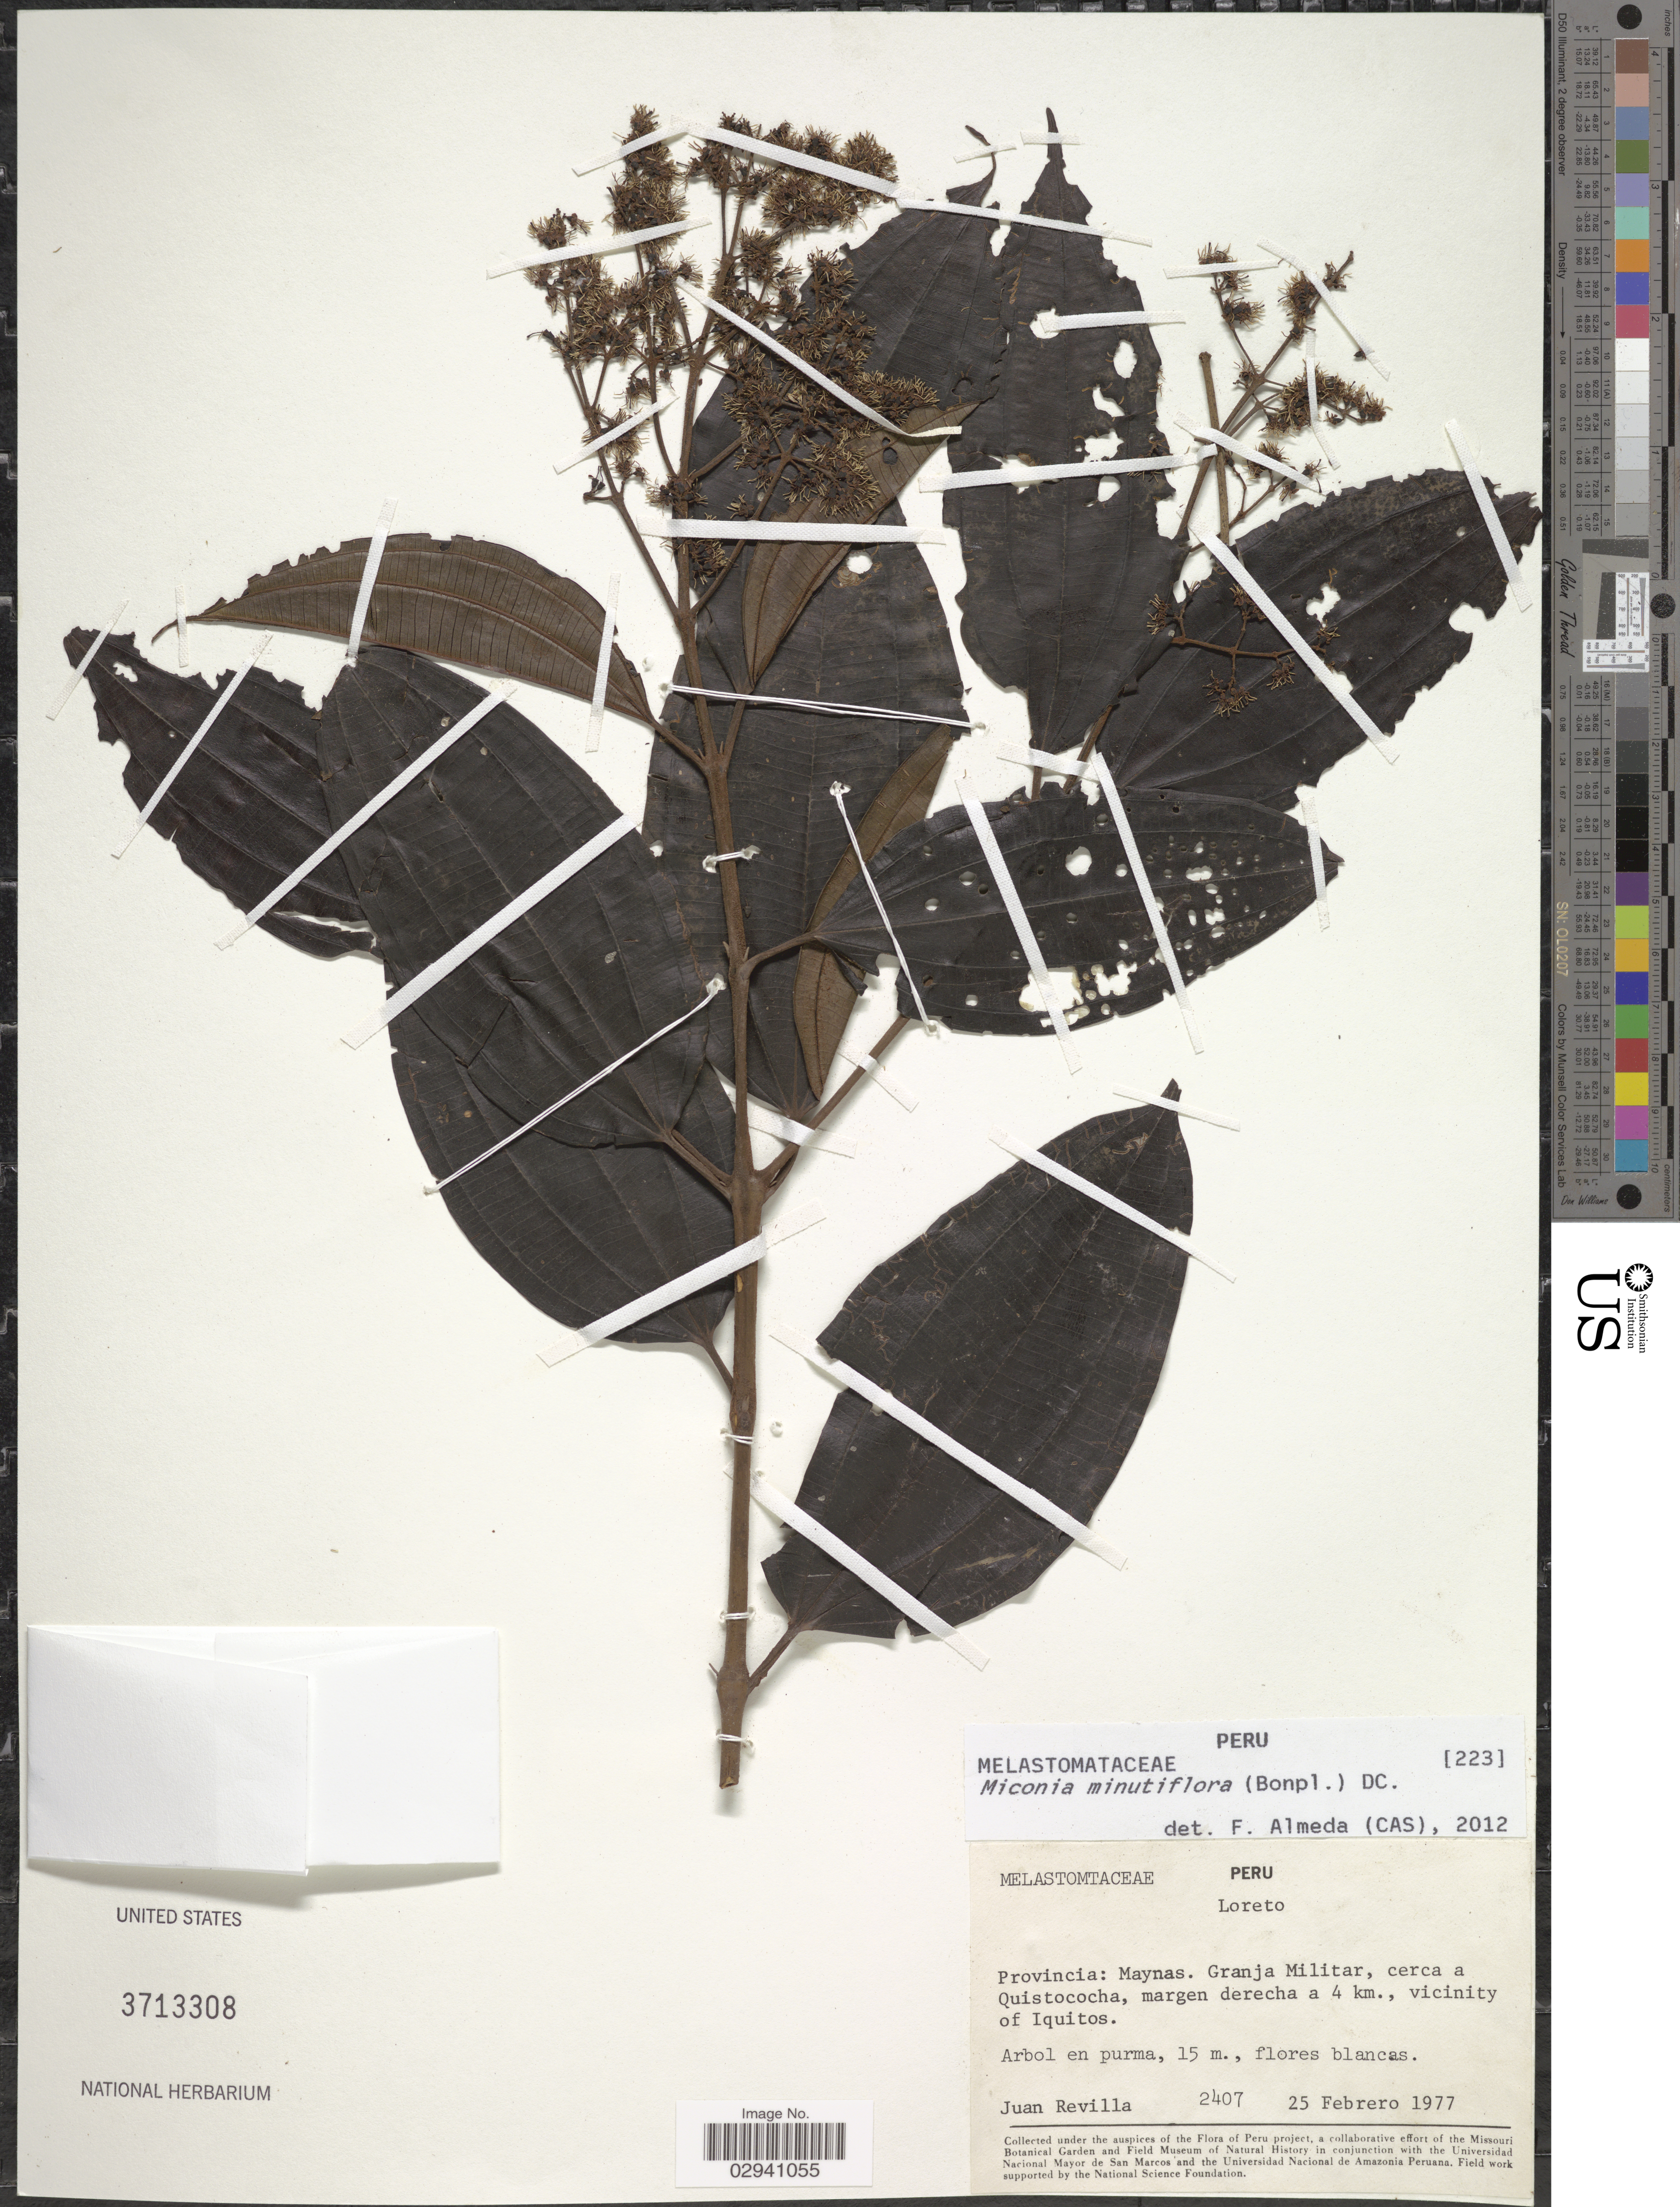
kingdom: Plantae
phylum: Tracheophyta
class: Magnoliopsida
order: Myrtales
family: Melastomataceae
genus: Miconia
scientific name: Miconia minutiflora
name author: (Bonpl.) DC.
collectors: J. Revilla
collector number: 2407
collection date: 1977-02-25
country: Peru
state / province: Loreto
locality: Provincia: Maynas. Granja Militar, cerca a Quistococha, margen derecha a 4 km., vicinity of Iquitos.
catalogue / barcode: US 3713308